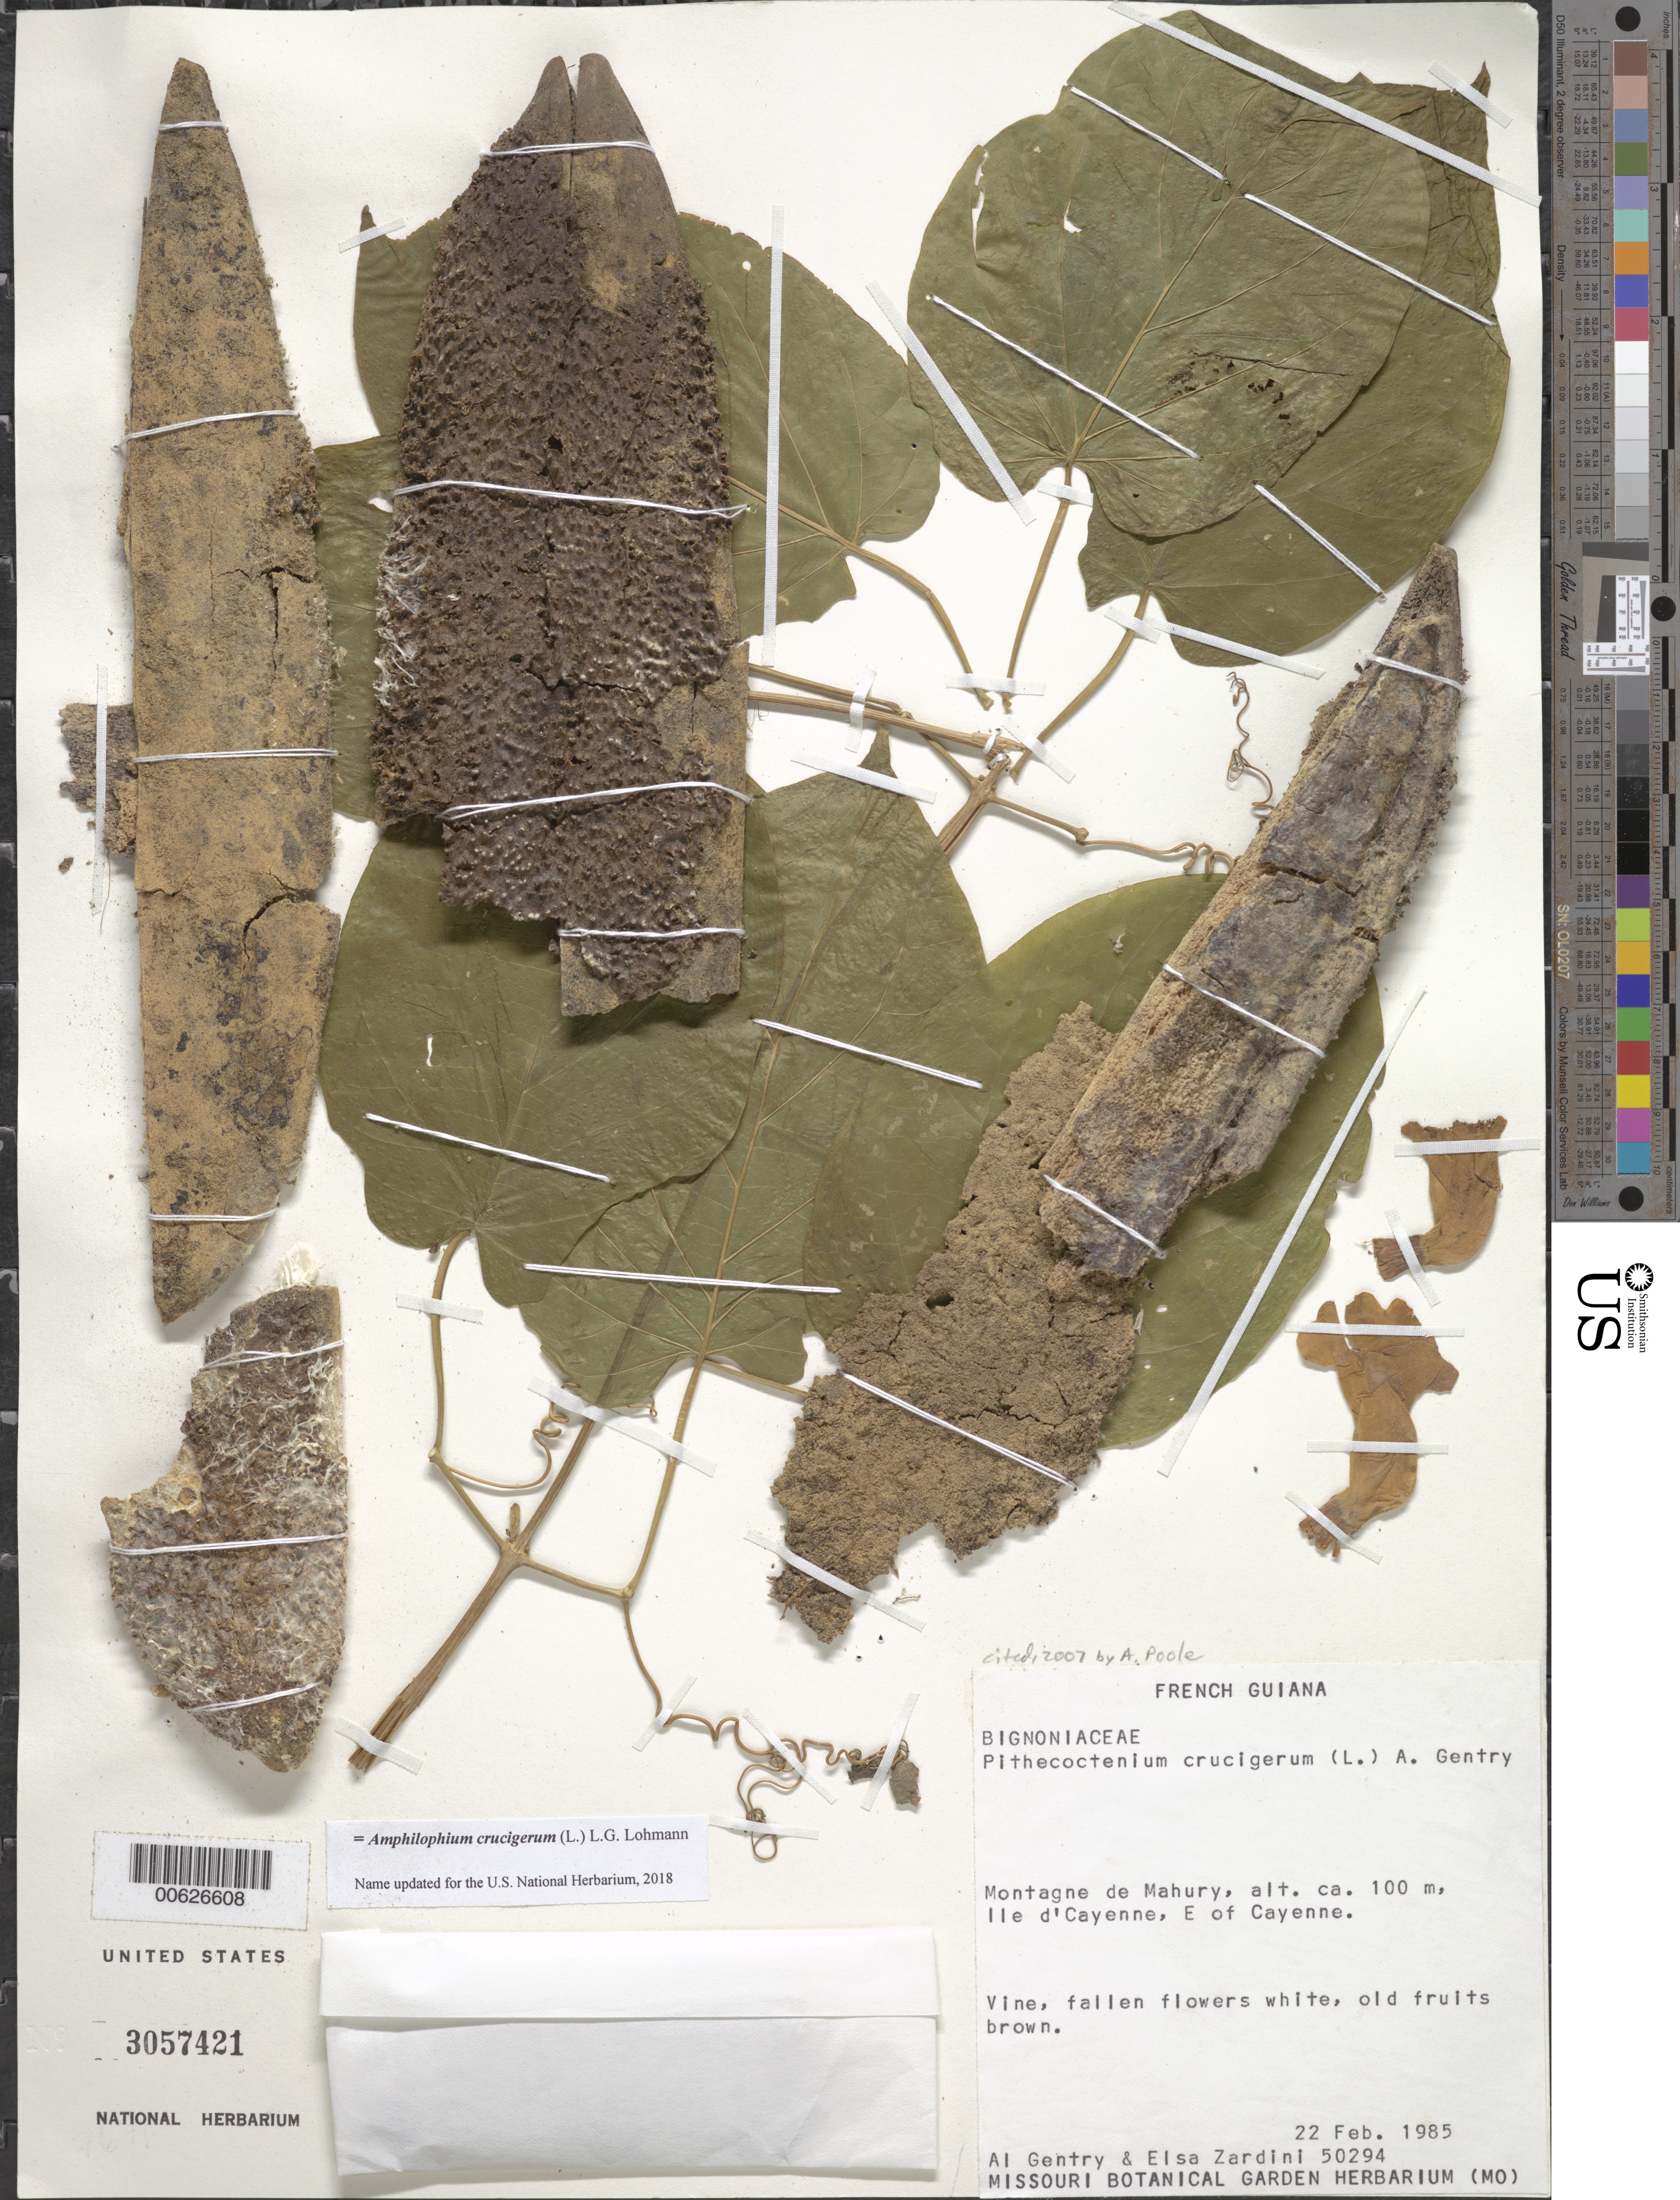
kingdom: Plantae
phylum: Tracheophyta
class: Magnoliopsida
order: Lamiales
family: Bignoniaceae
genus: Amphilophium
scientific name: Amphilophium crucigerum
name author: (L.) L.G. Lohmann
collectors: A. H. Gentry & E. M. Zardini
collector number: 50294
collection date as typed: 22-Feb-85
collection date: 1985-02-22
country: French Guiana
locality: Montagne de Mahury, Ile de Cayenne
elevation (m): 100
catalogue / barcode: US 3057421